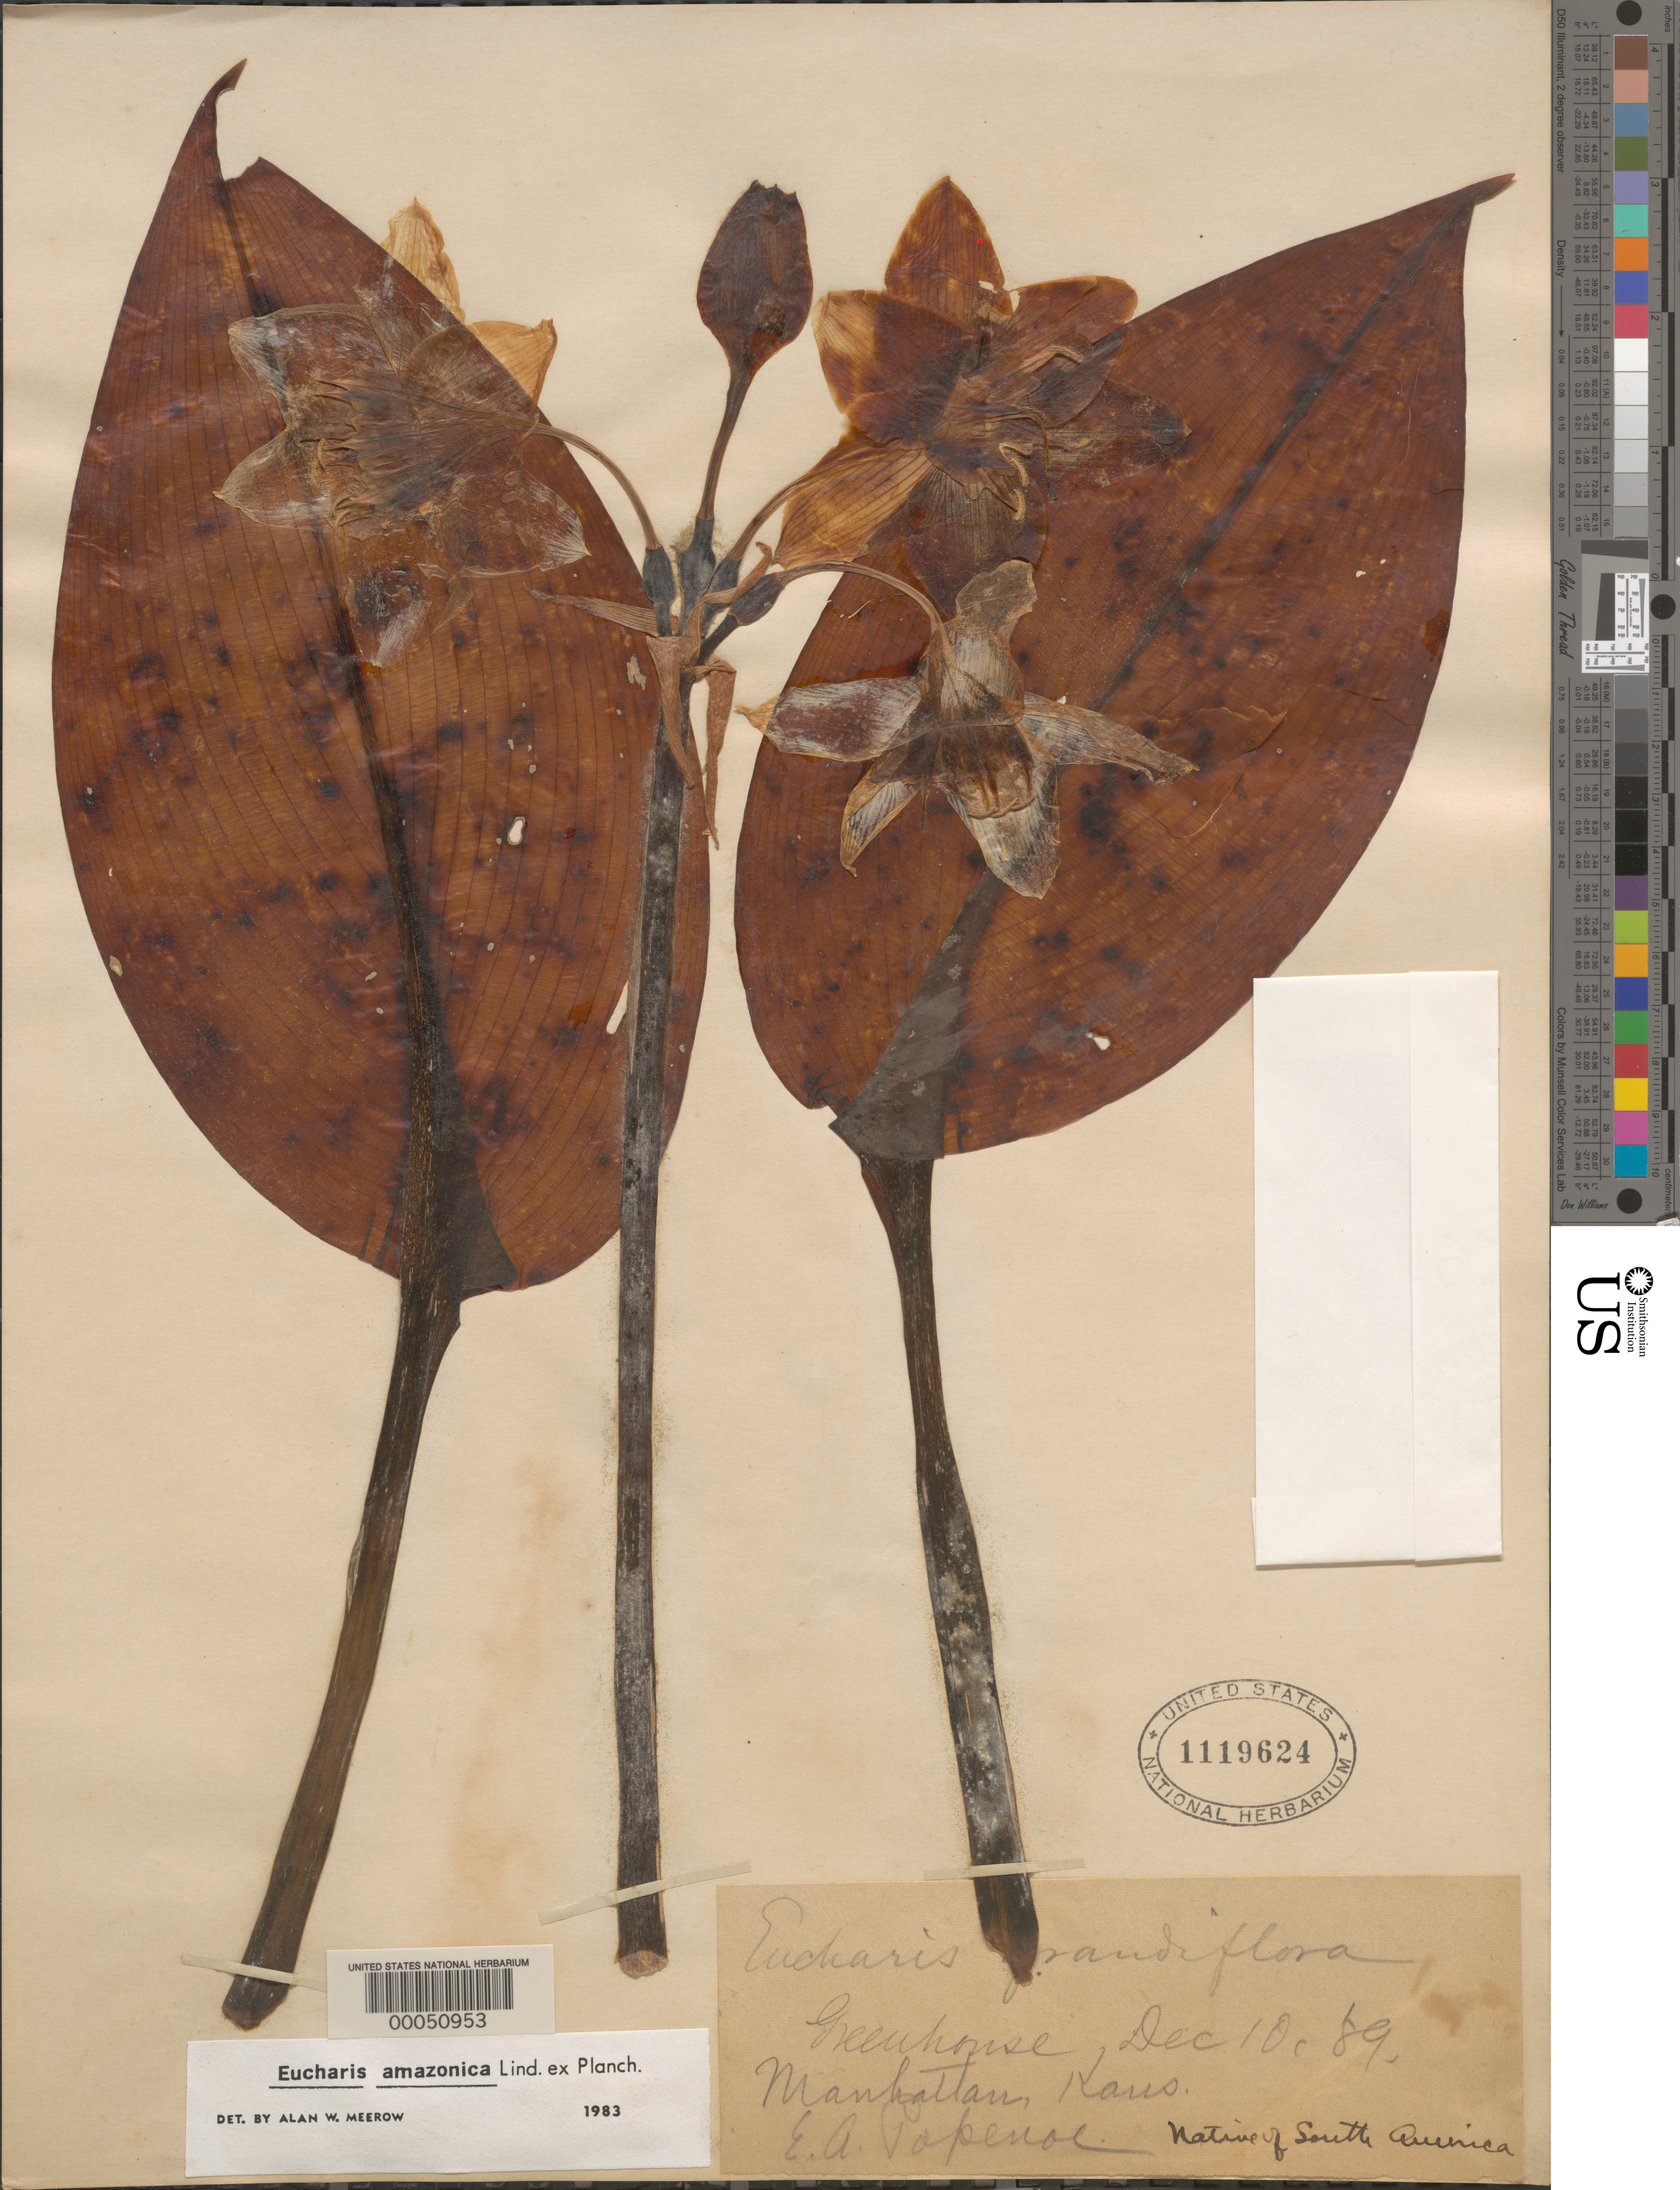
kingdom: Plantae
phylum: Tracheophyta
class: Liliopsida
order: Asparagales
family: Amaryllidaceae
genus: Eucharis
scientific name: Eucharis amazonica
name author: Linden ex Planch.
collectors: E. Popenoe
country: Germany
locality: Gorgenthal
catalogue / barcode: US 1119624